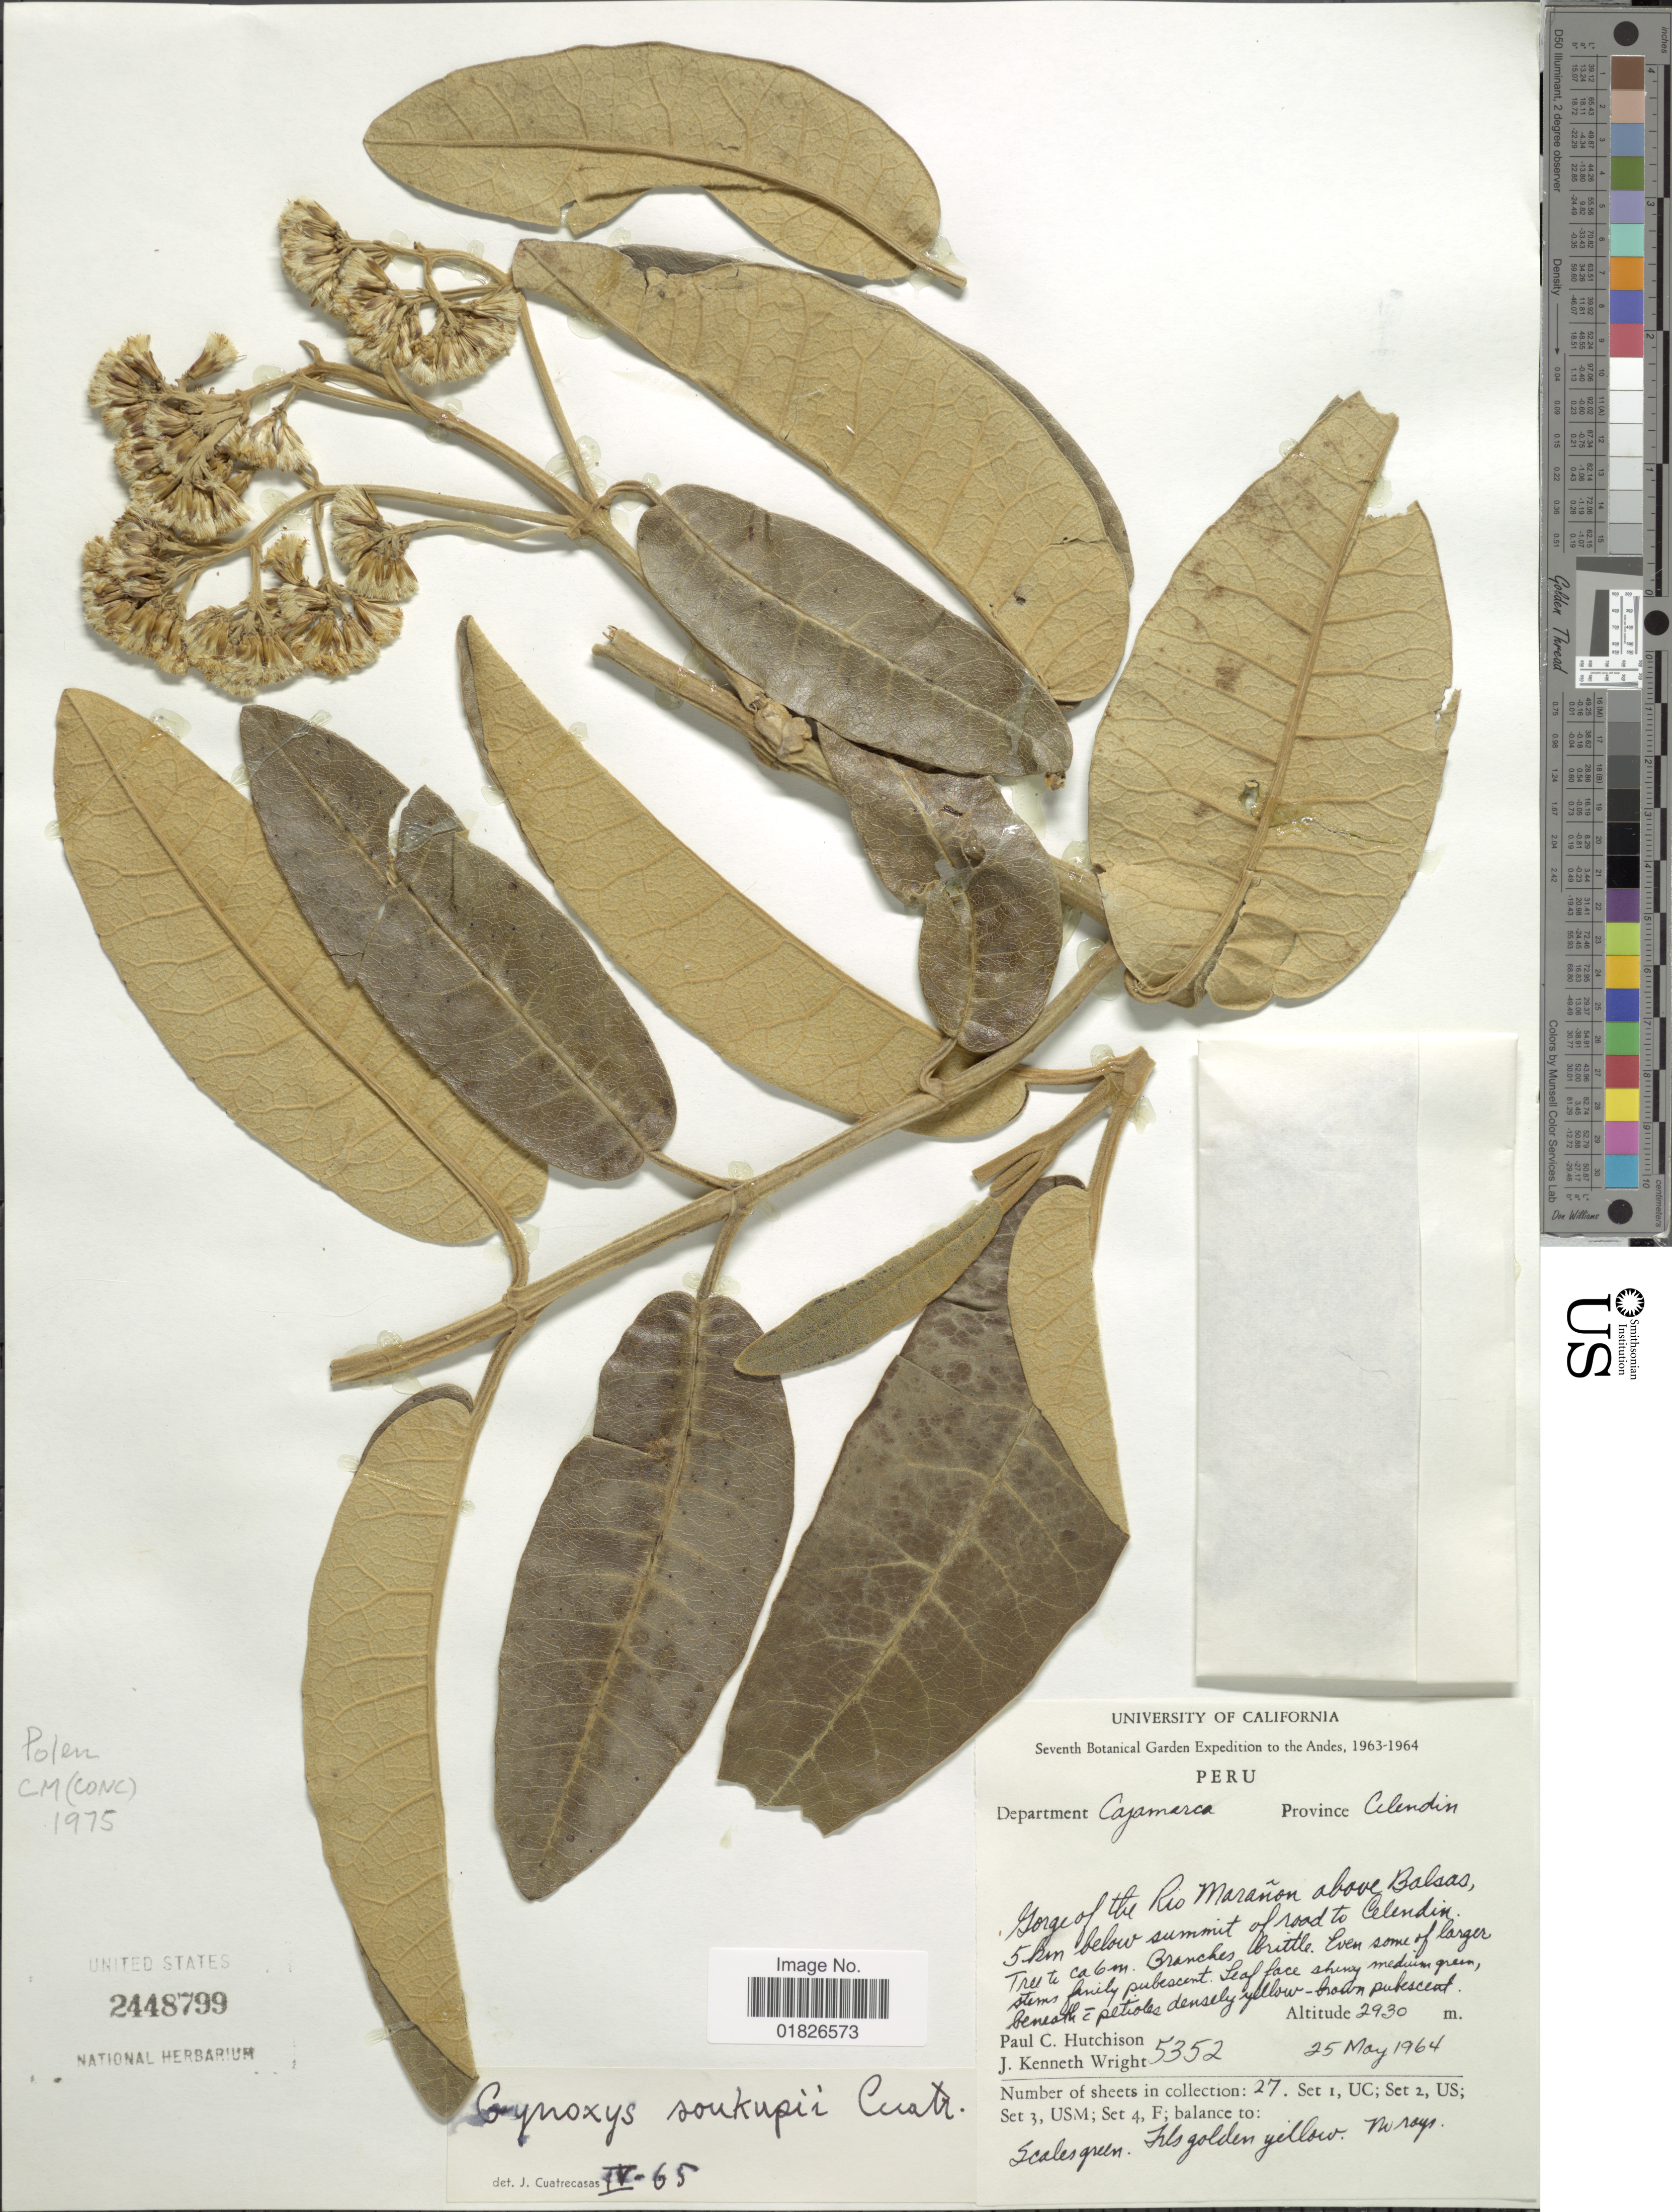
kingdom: Plantae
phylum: Tracheophyta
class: Magnoliopsida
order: Asterales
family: Asteraceae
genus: Gynoxys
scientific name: Gynoxys soukupii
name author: Cuatrec.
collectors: P. C. Hutchison & J. K. Wright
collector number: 5352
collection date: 1964-05-25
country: Peru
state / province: Cajamarca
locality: Andes, Province Celendin, gorge of the Rio Maranon above Balsas, 5 km below summit of road to Celendin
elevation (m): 2930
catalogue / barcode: US 2448799